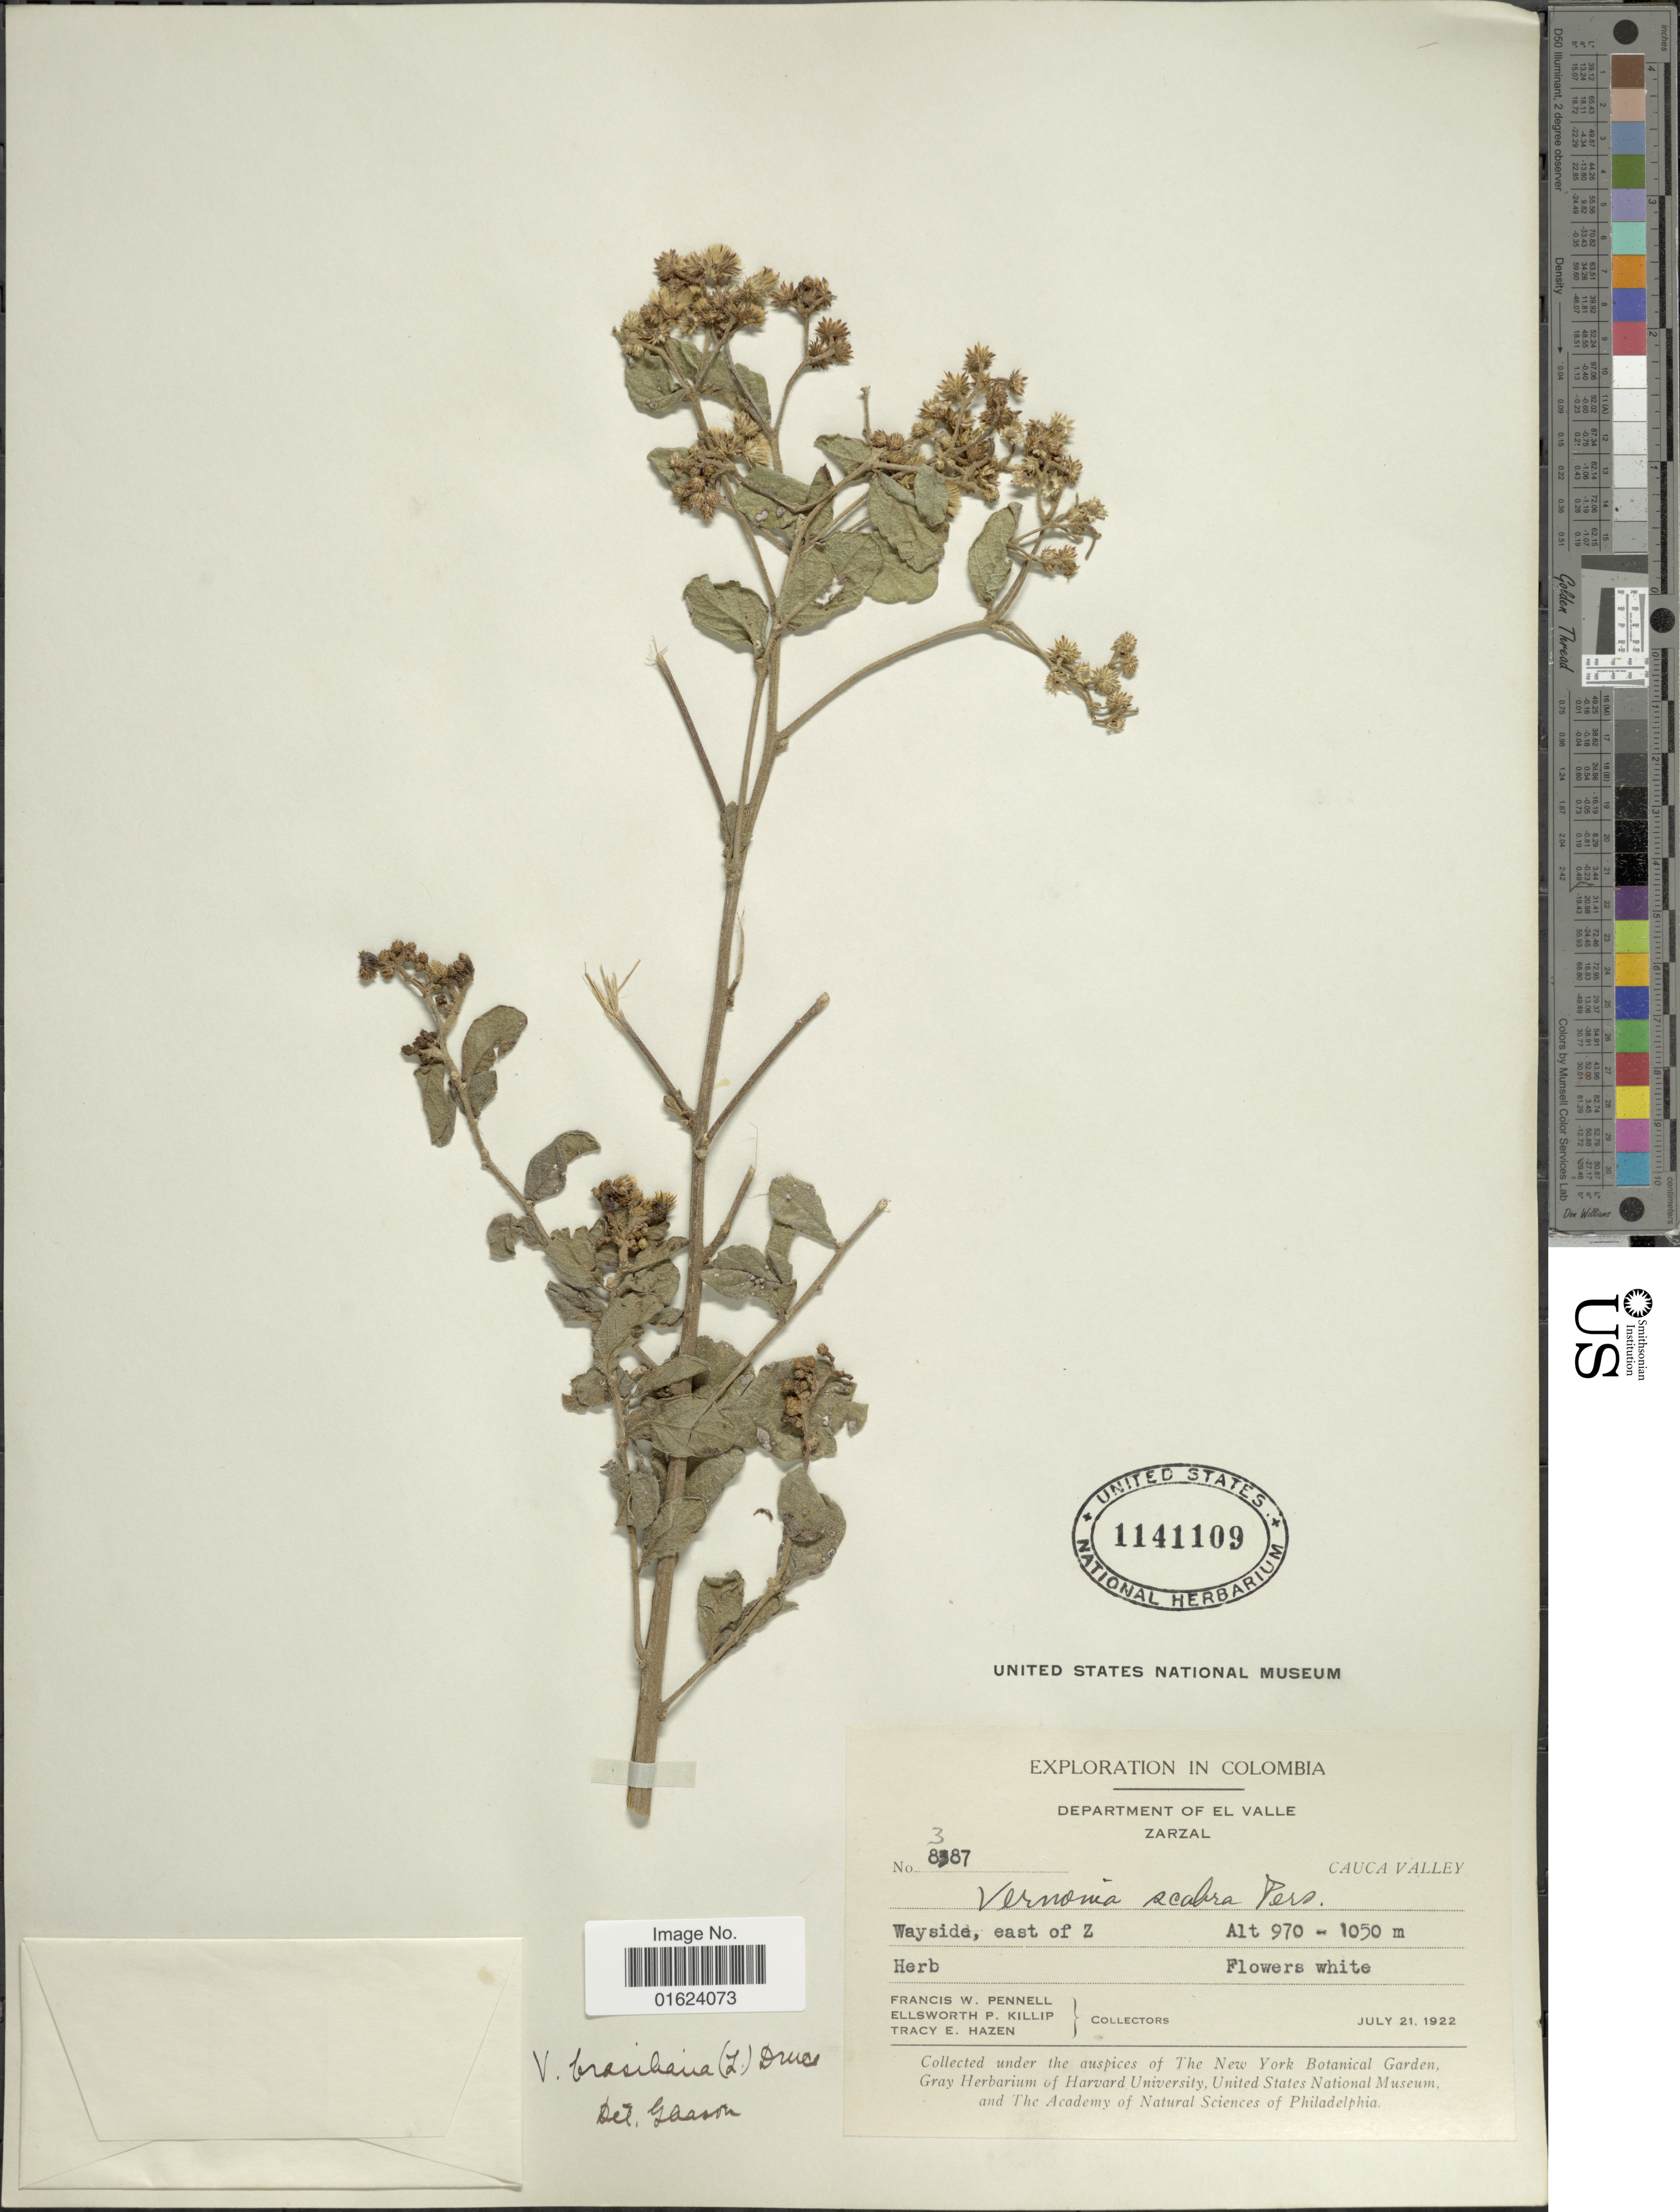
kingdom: Plantae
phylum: Tracheophyta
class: Magnoliopsida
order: Asterales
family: Asteraceae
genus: Vernonia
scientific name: Vernonia brasiliana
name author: (L.) Druce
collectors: F. W. Pennell, E. P. Killip & T. E. Hazen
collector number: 8387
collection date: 1922-07-21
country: Colombia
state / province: Valle del Cauca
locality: Department of El Valle, Waysida, east of Z. Cauca Valley.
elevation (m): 970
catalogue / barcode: US 1141109